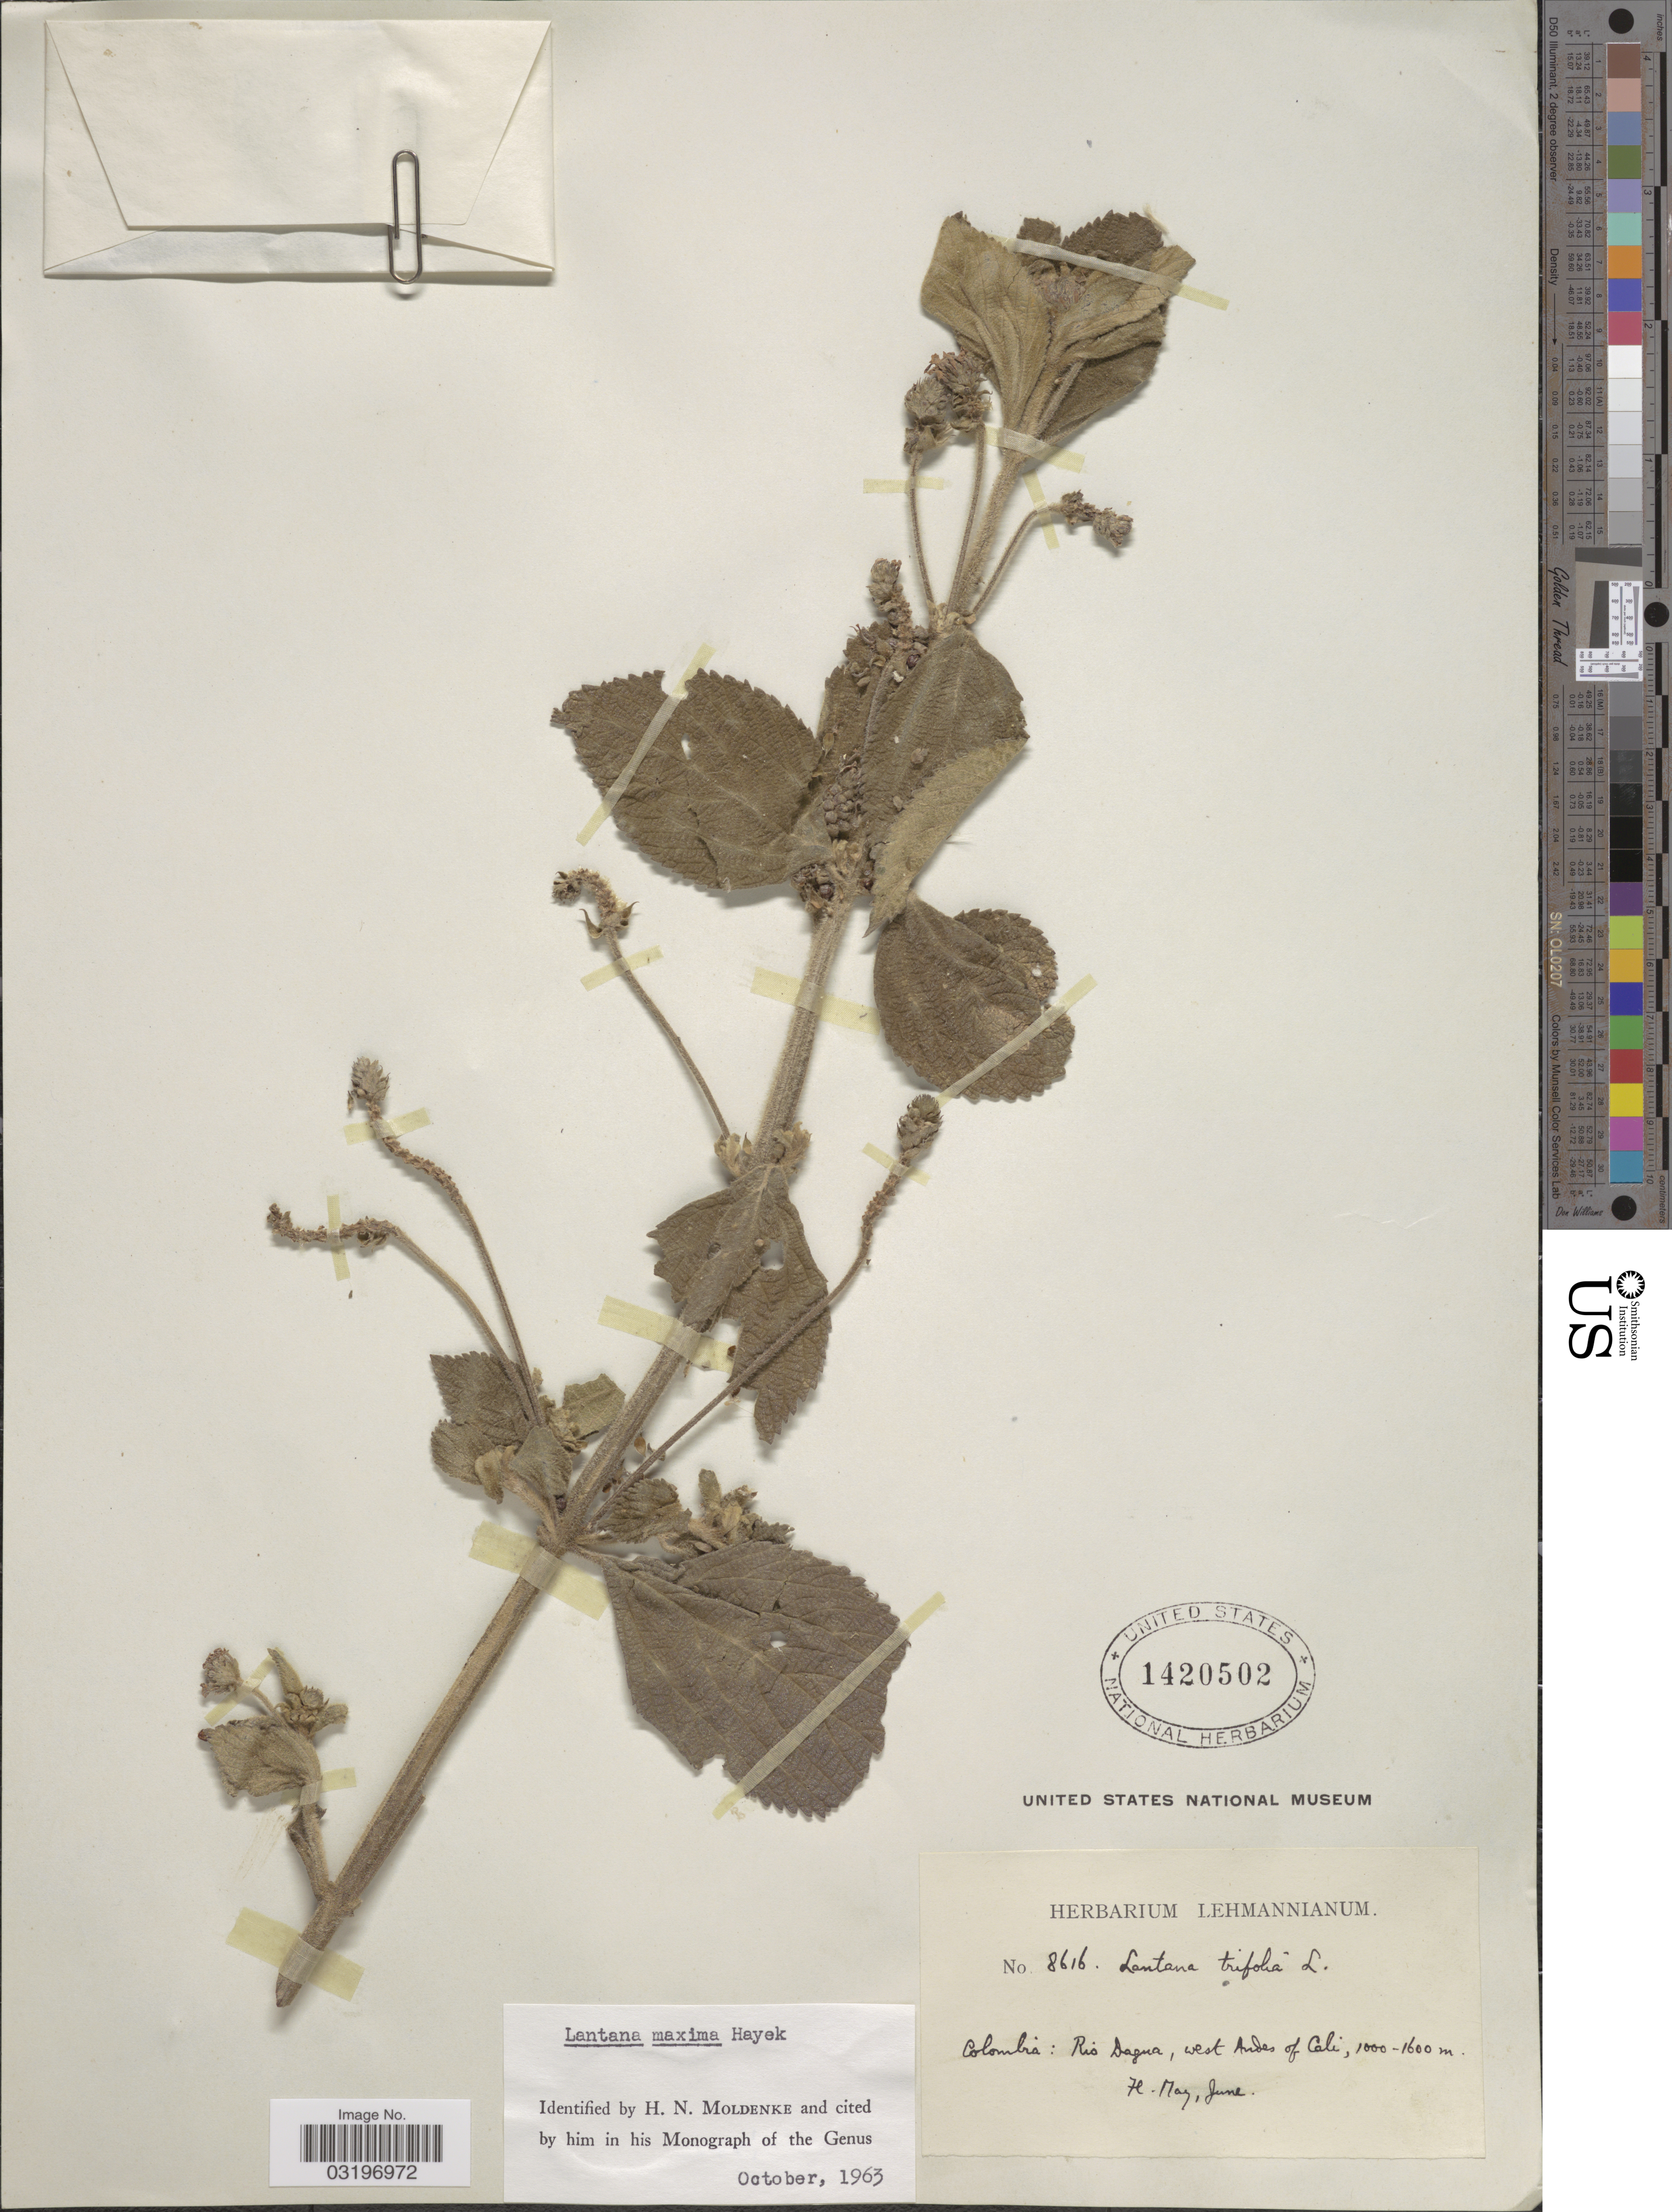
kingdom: Plantae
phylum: Tracheophyta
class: Magnoliopsida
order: Lamiales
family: Verbenaceae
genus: Lantana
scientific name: Lantana maxima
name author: Hayek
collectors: ex herb. Lehmannianum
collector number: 8616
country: Colombia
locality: Rio Dagua, west Andes of Cali.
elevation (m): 1000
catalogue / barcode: US 1420502